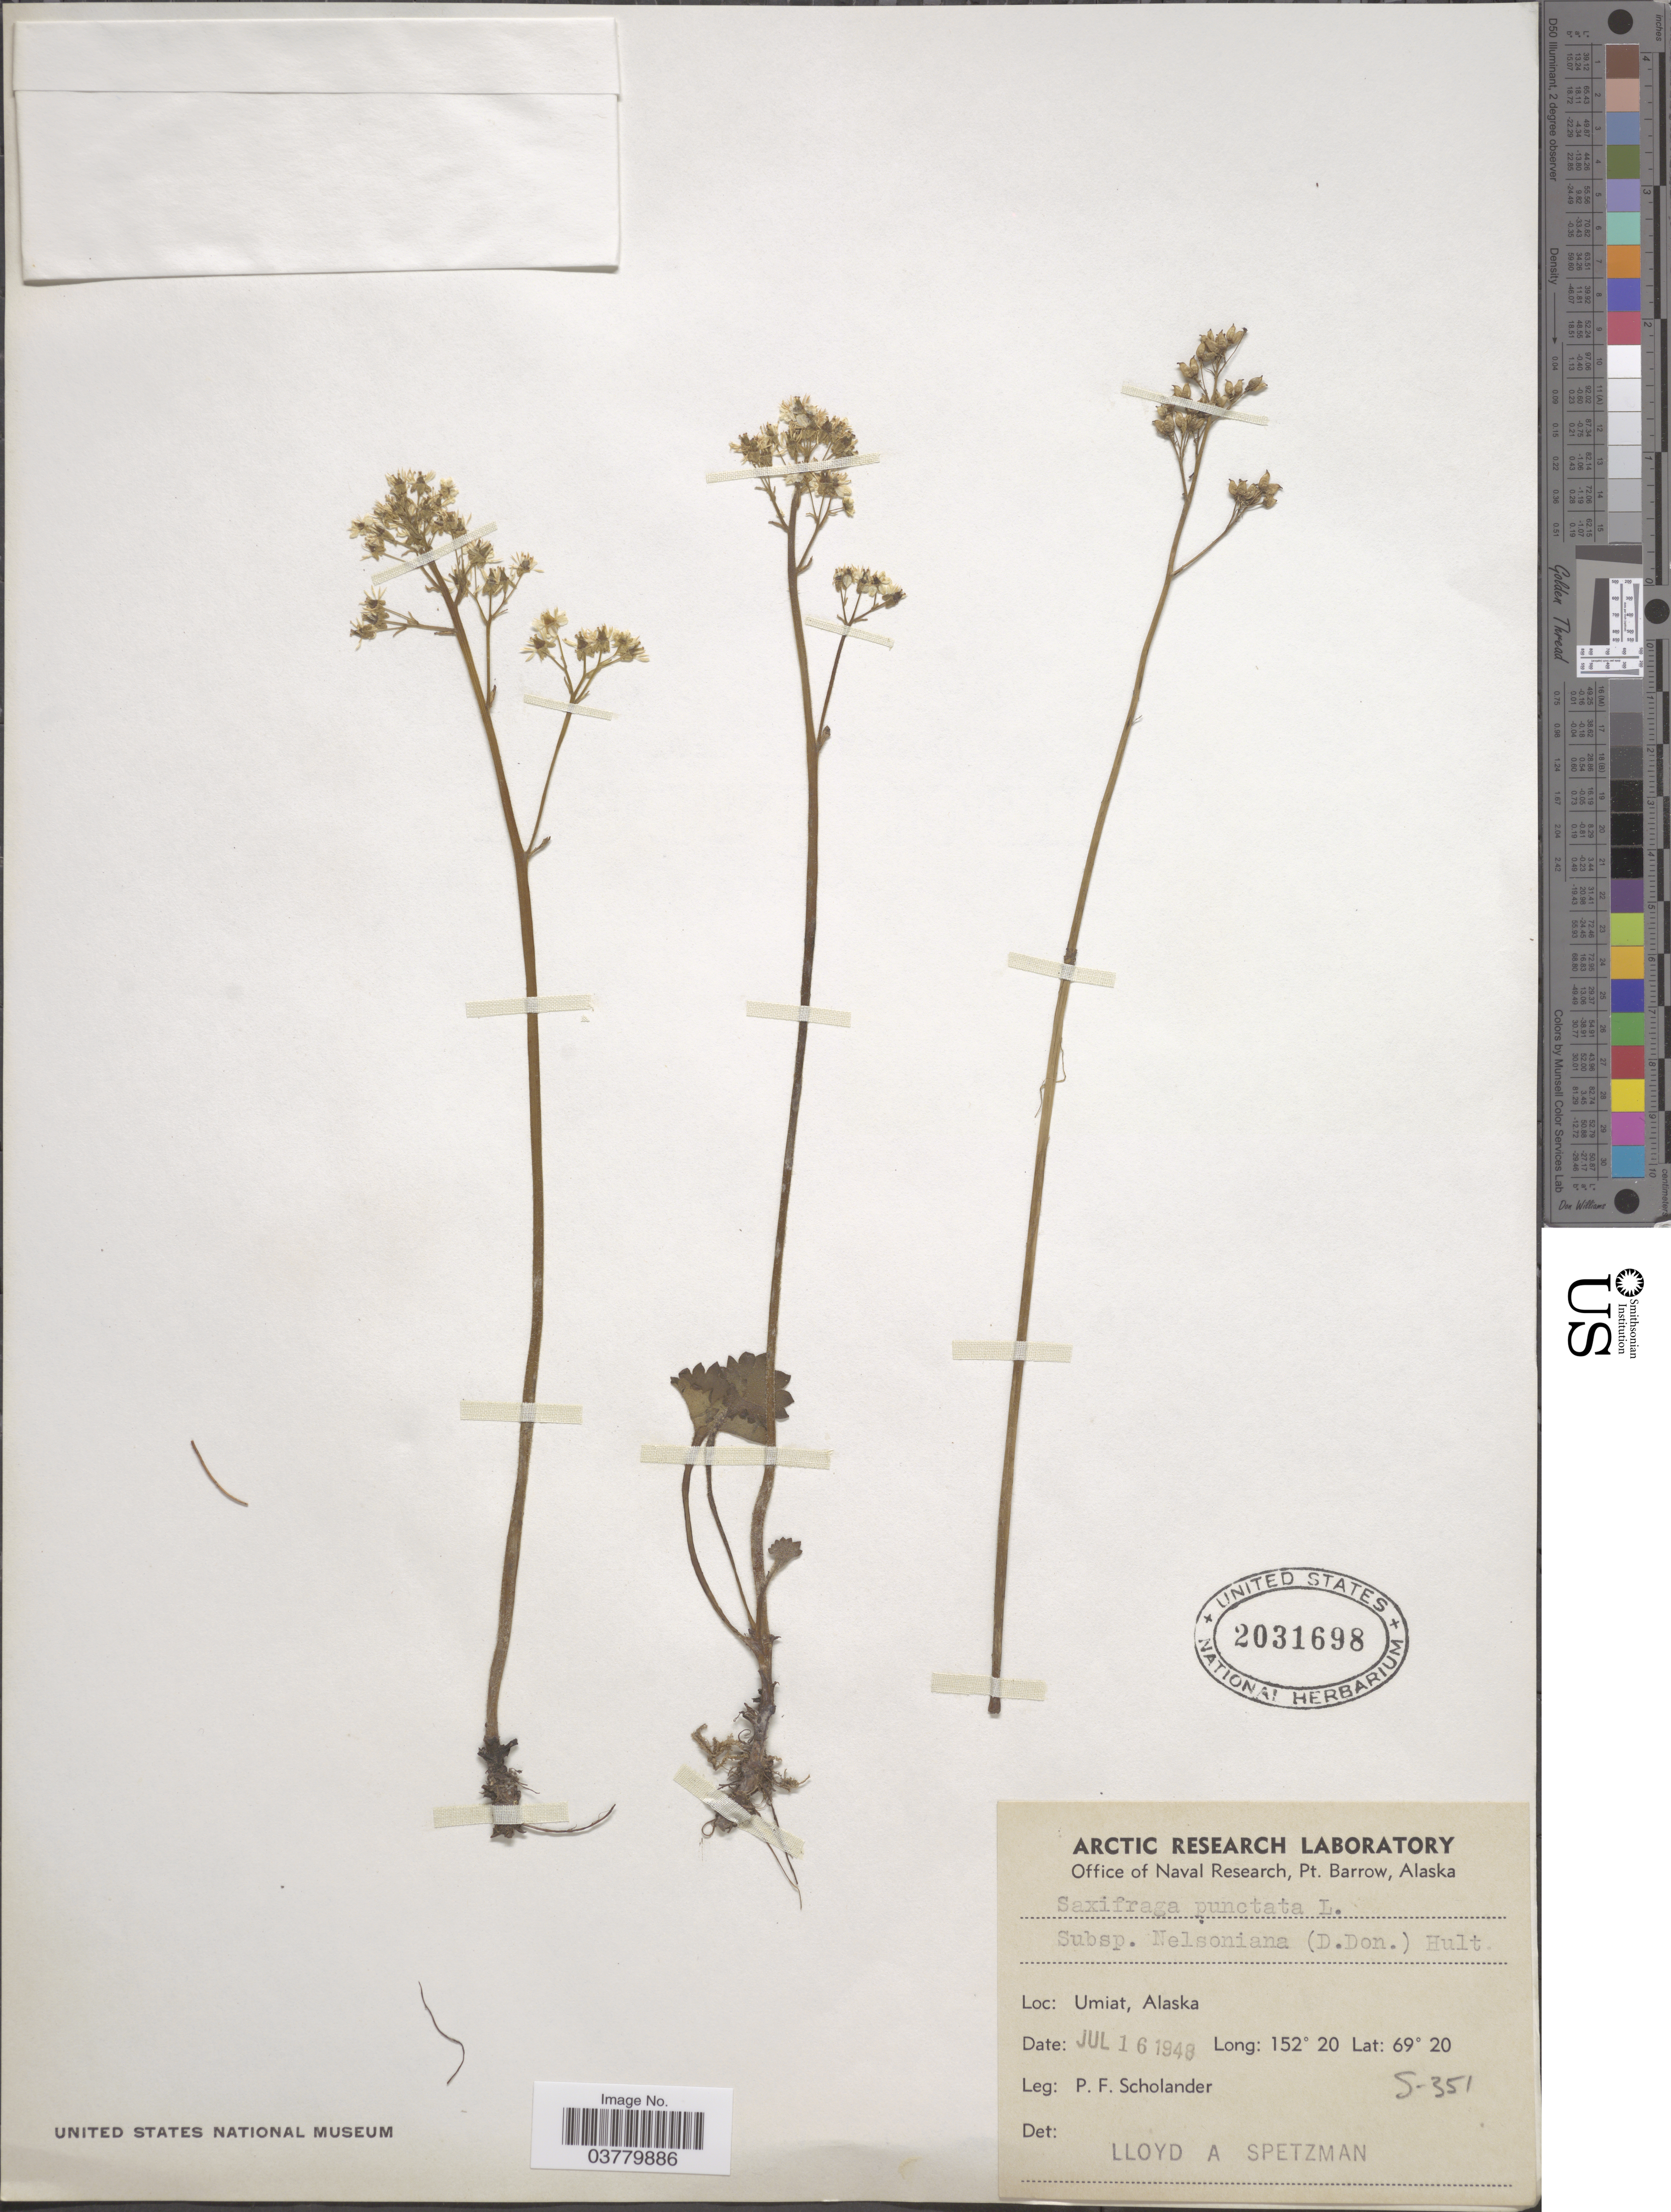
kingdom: Plantae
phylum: Tracheophyta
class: Magnoliopsida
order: Saxifragales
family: Saxifragaceae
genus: Micranthes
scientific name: Micranthes nelsoniana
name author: (D. Don) Small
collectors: P. Scholander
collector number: S-351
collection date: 1948-07-16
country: United States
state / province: Alaska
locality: Umiat.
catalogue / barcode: US 2031698